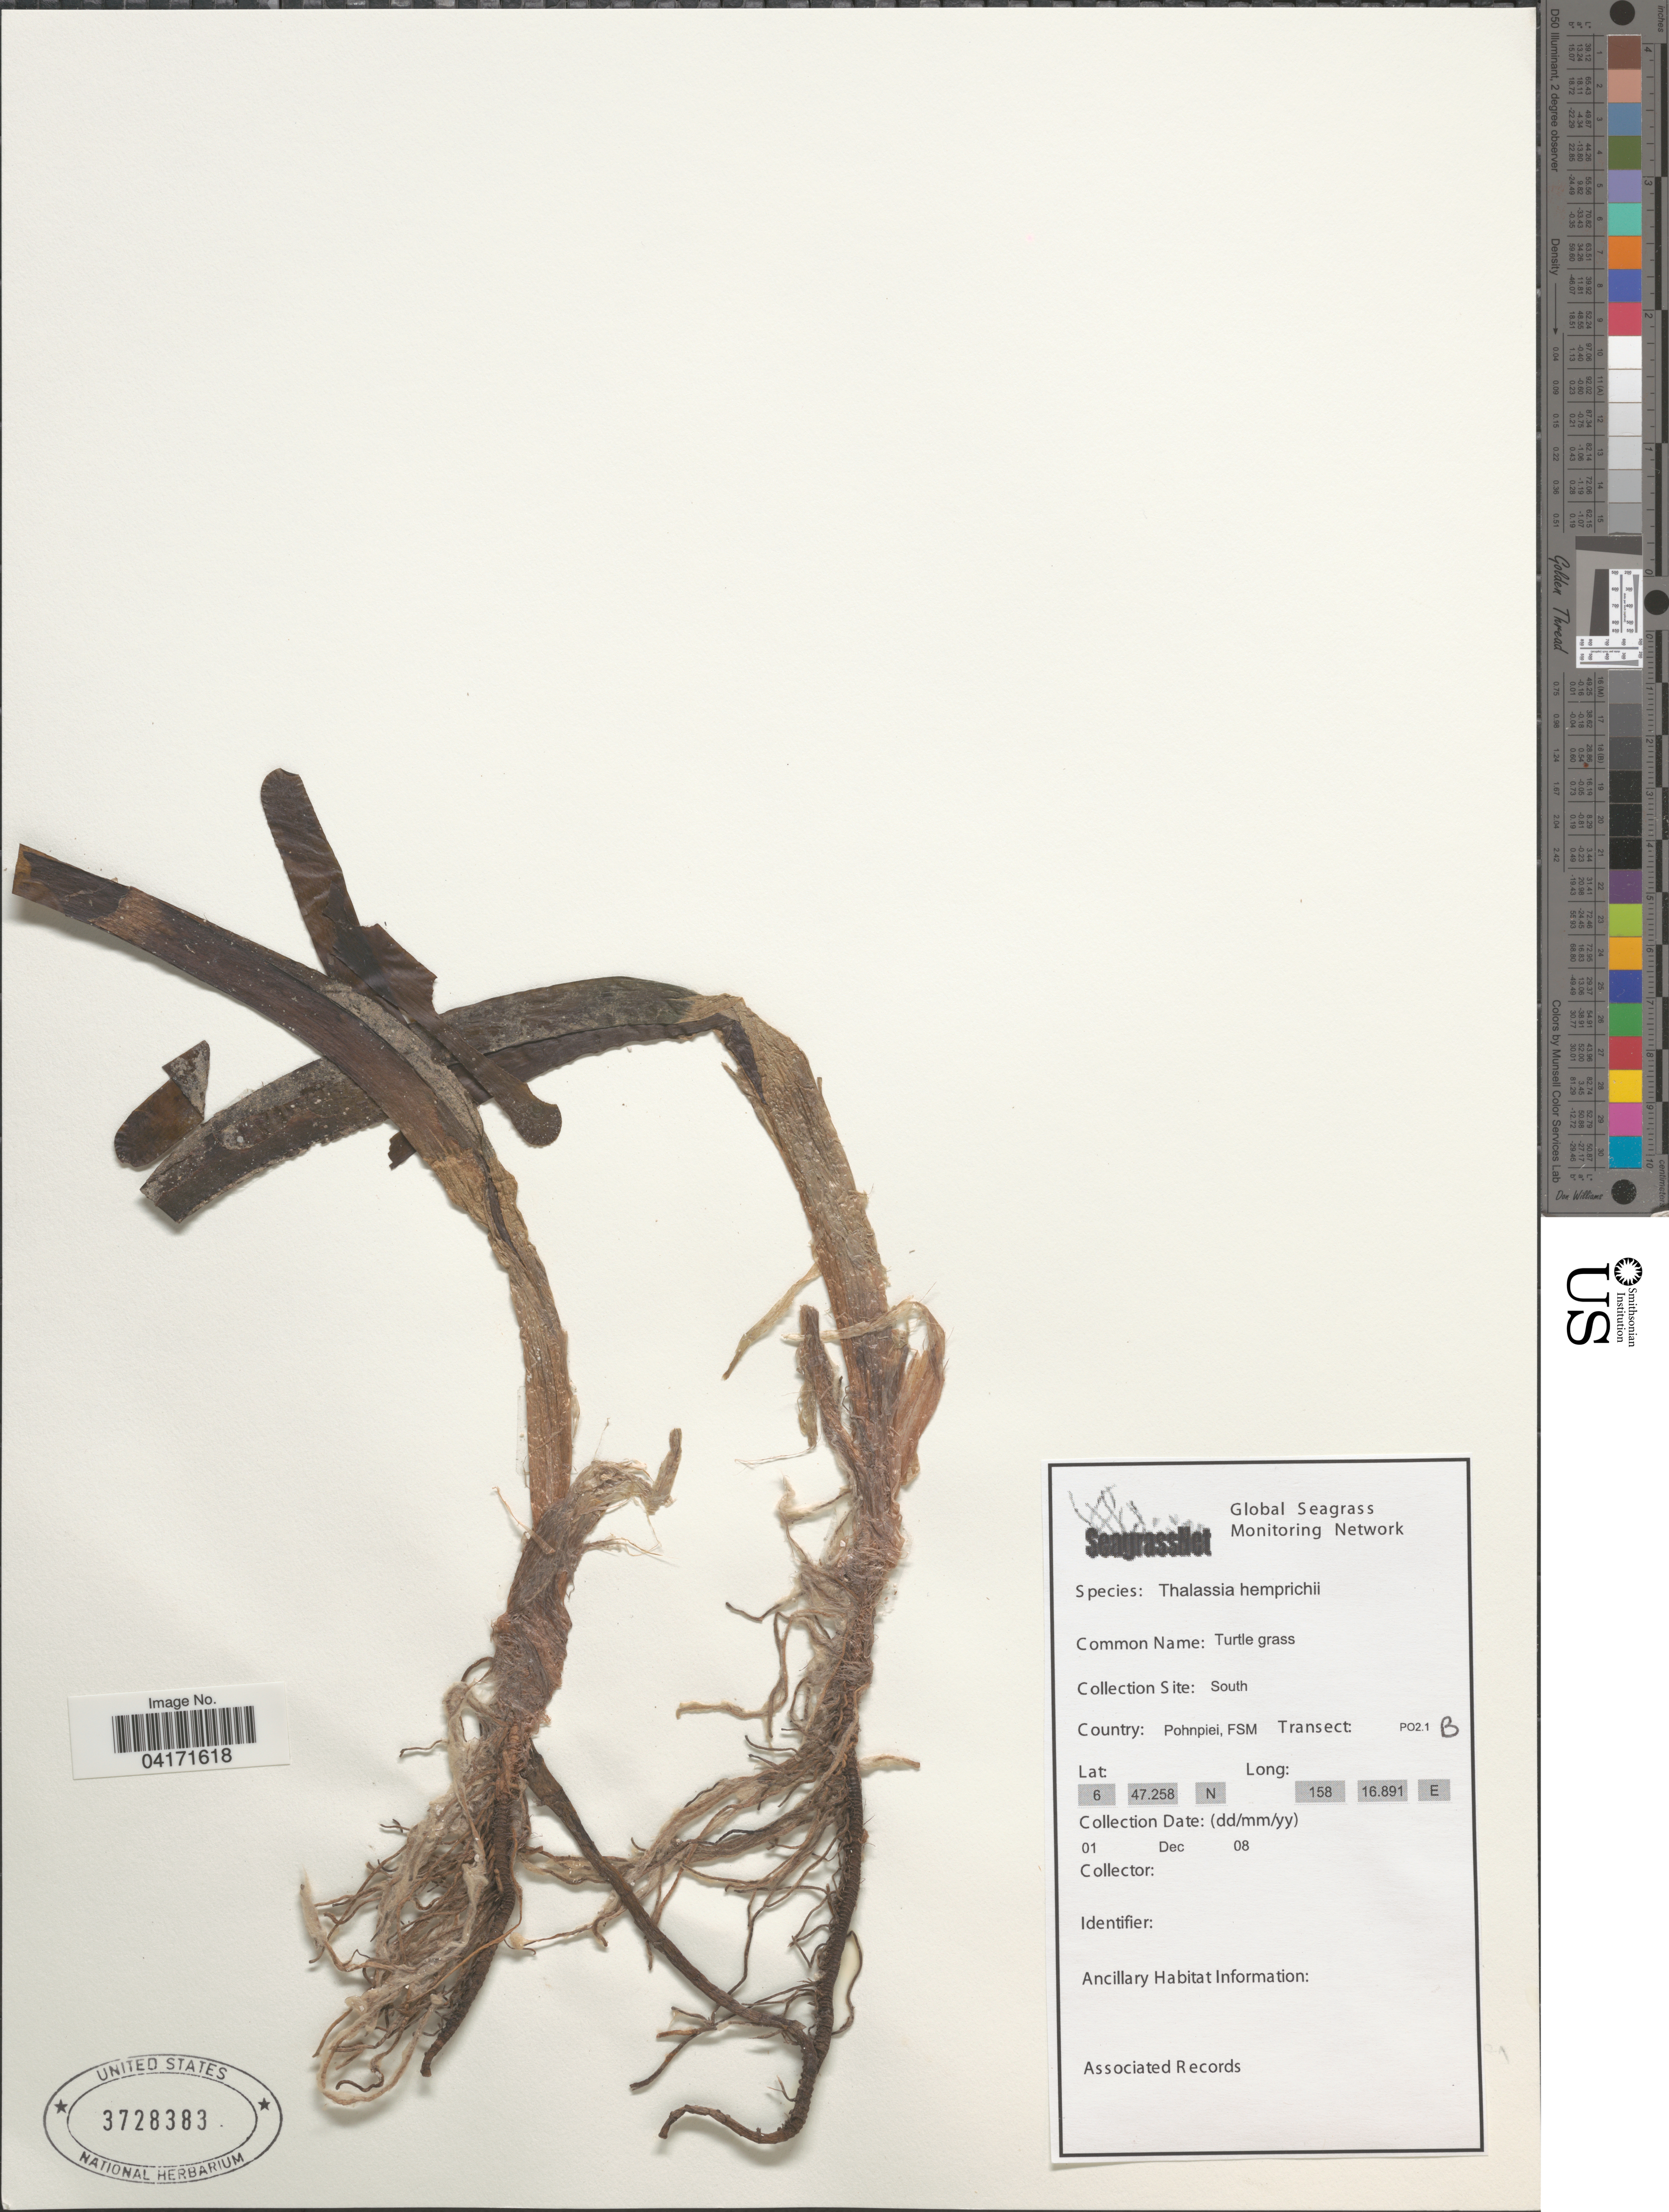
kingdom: Plantae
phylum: Tracheophyta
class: Liliopsida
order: Alismatales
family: Hydrocharitaceae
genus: Thalassia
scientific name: Thalassia hemprichii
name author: Asch.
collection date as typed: Transcribed d/m/y: 1/12/8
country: Micronesia, Federated States of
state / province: Pohnpei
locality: South. Country: Pohnpiei. Transect: PO2.1 B.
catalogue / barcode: US 3728383